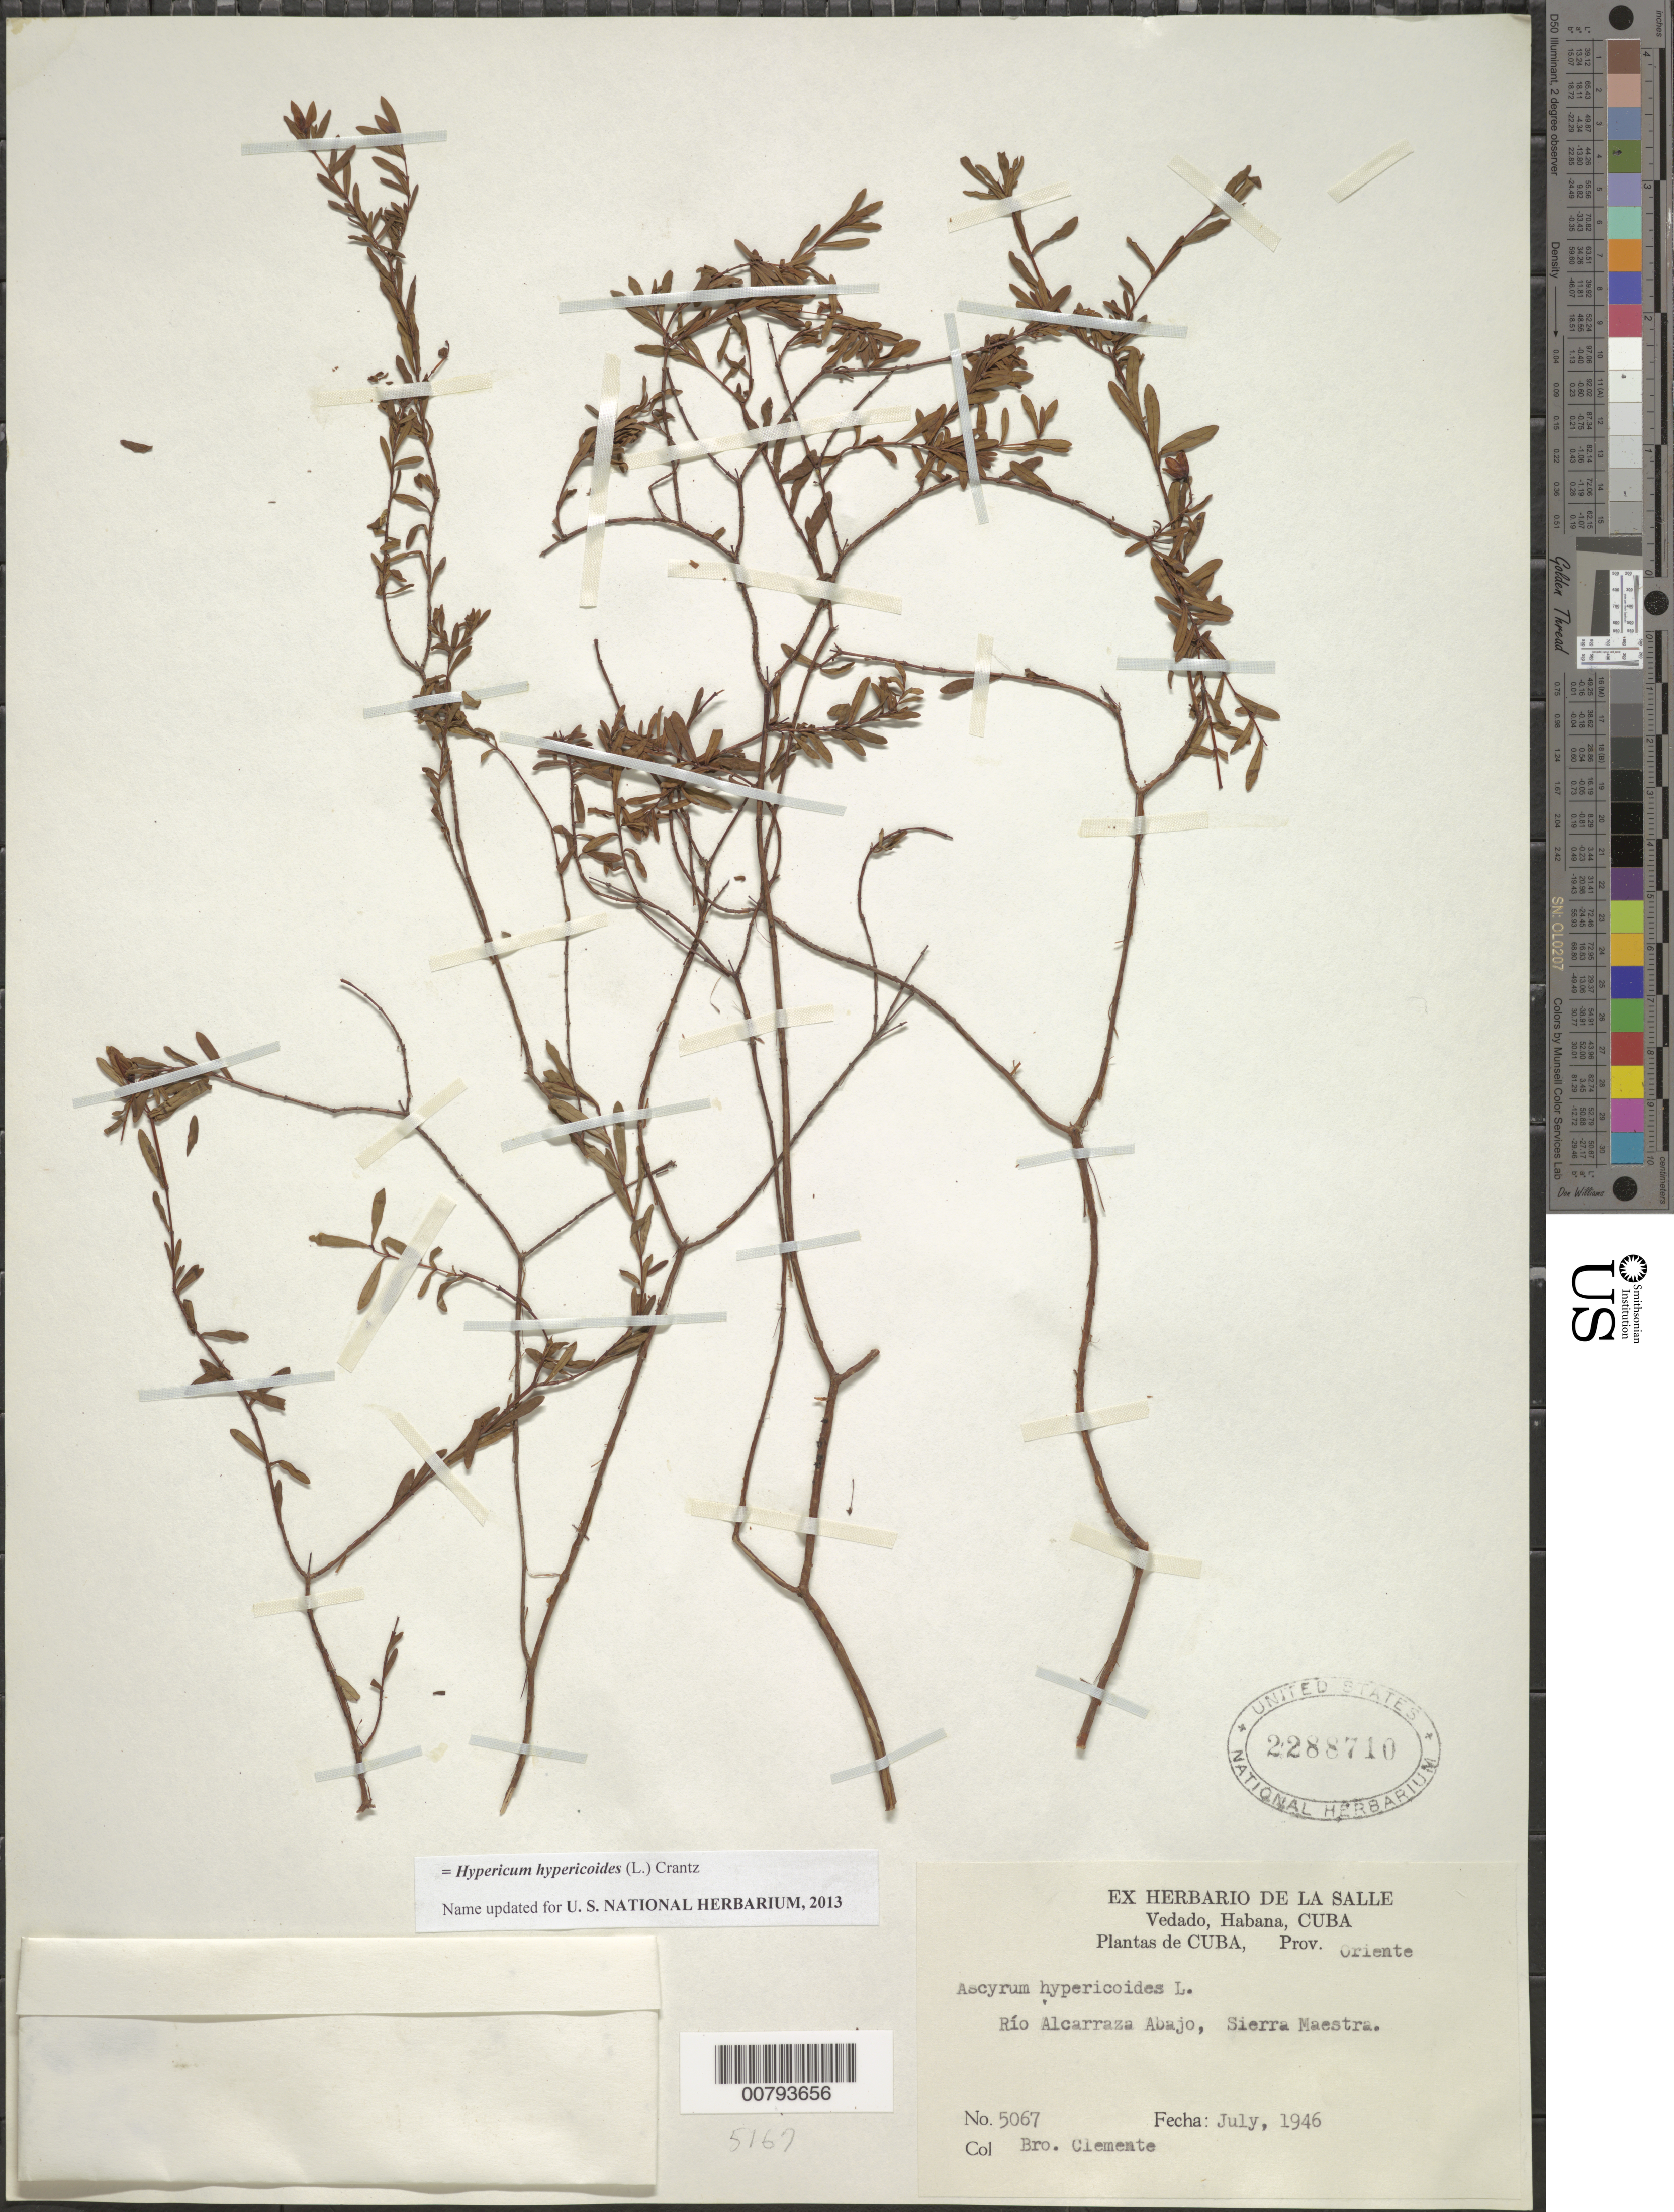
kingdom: Plantae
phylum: Tracheophyta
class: Magnoliopsida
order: Malpighiales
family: Hypericaceae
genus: Hypericum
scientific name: Hypericum hypericoides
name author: (L.) Crantz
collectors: Bro. Clemente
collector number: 5067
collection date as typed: Jul 1946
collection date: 1946-07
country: Cuba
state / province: Oriente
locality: Río Alcarraza Abajo, Sierra Maestra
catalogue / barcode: US 2288710